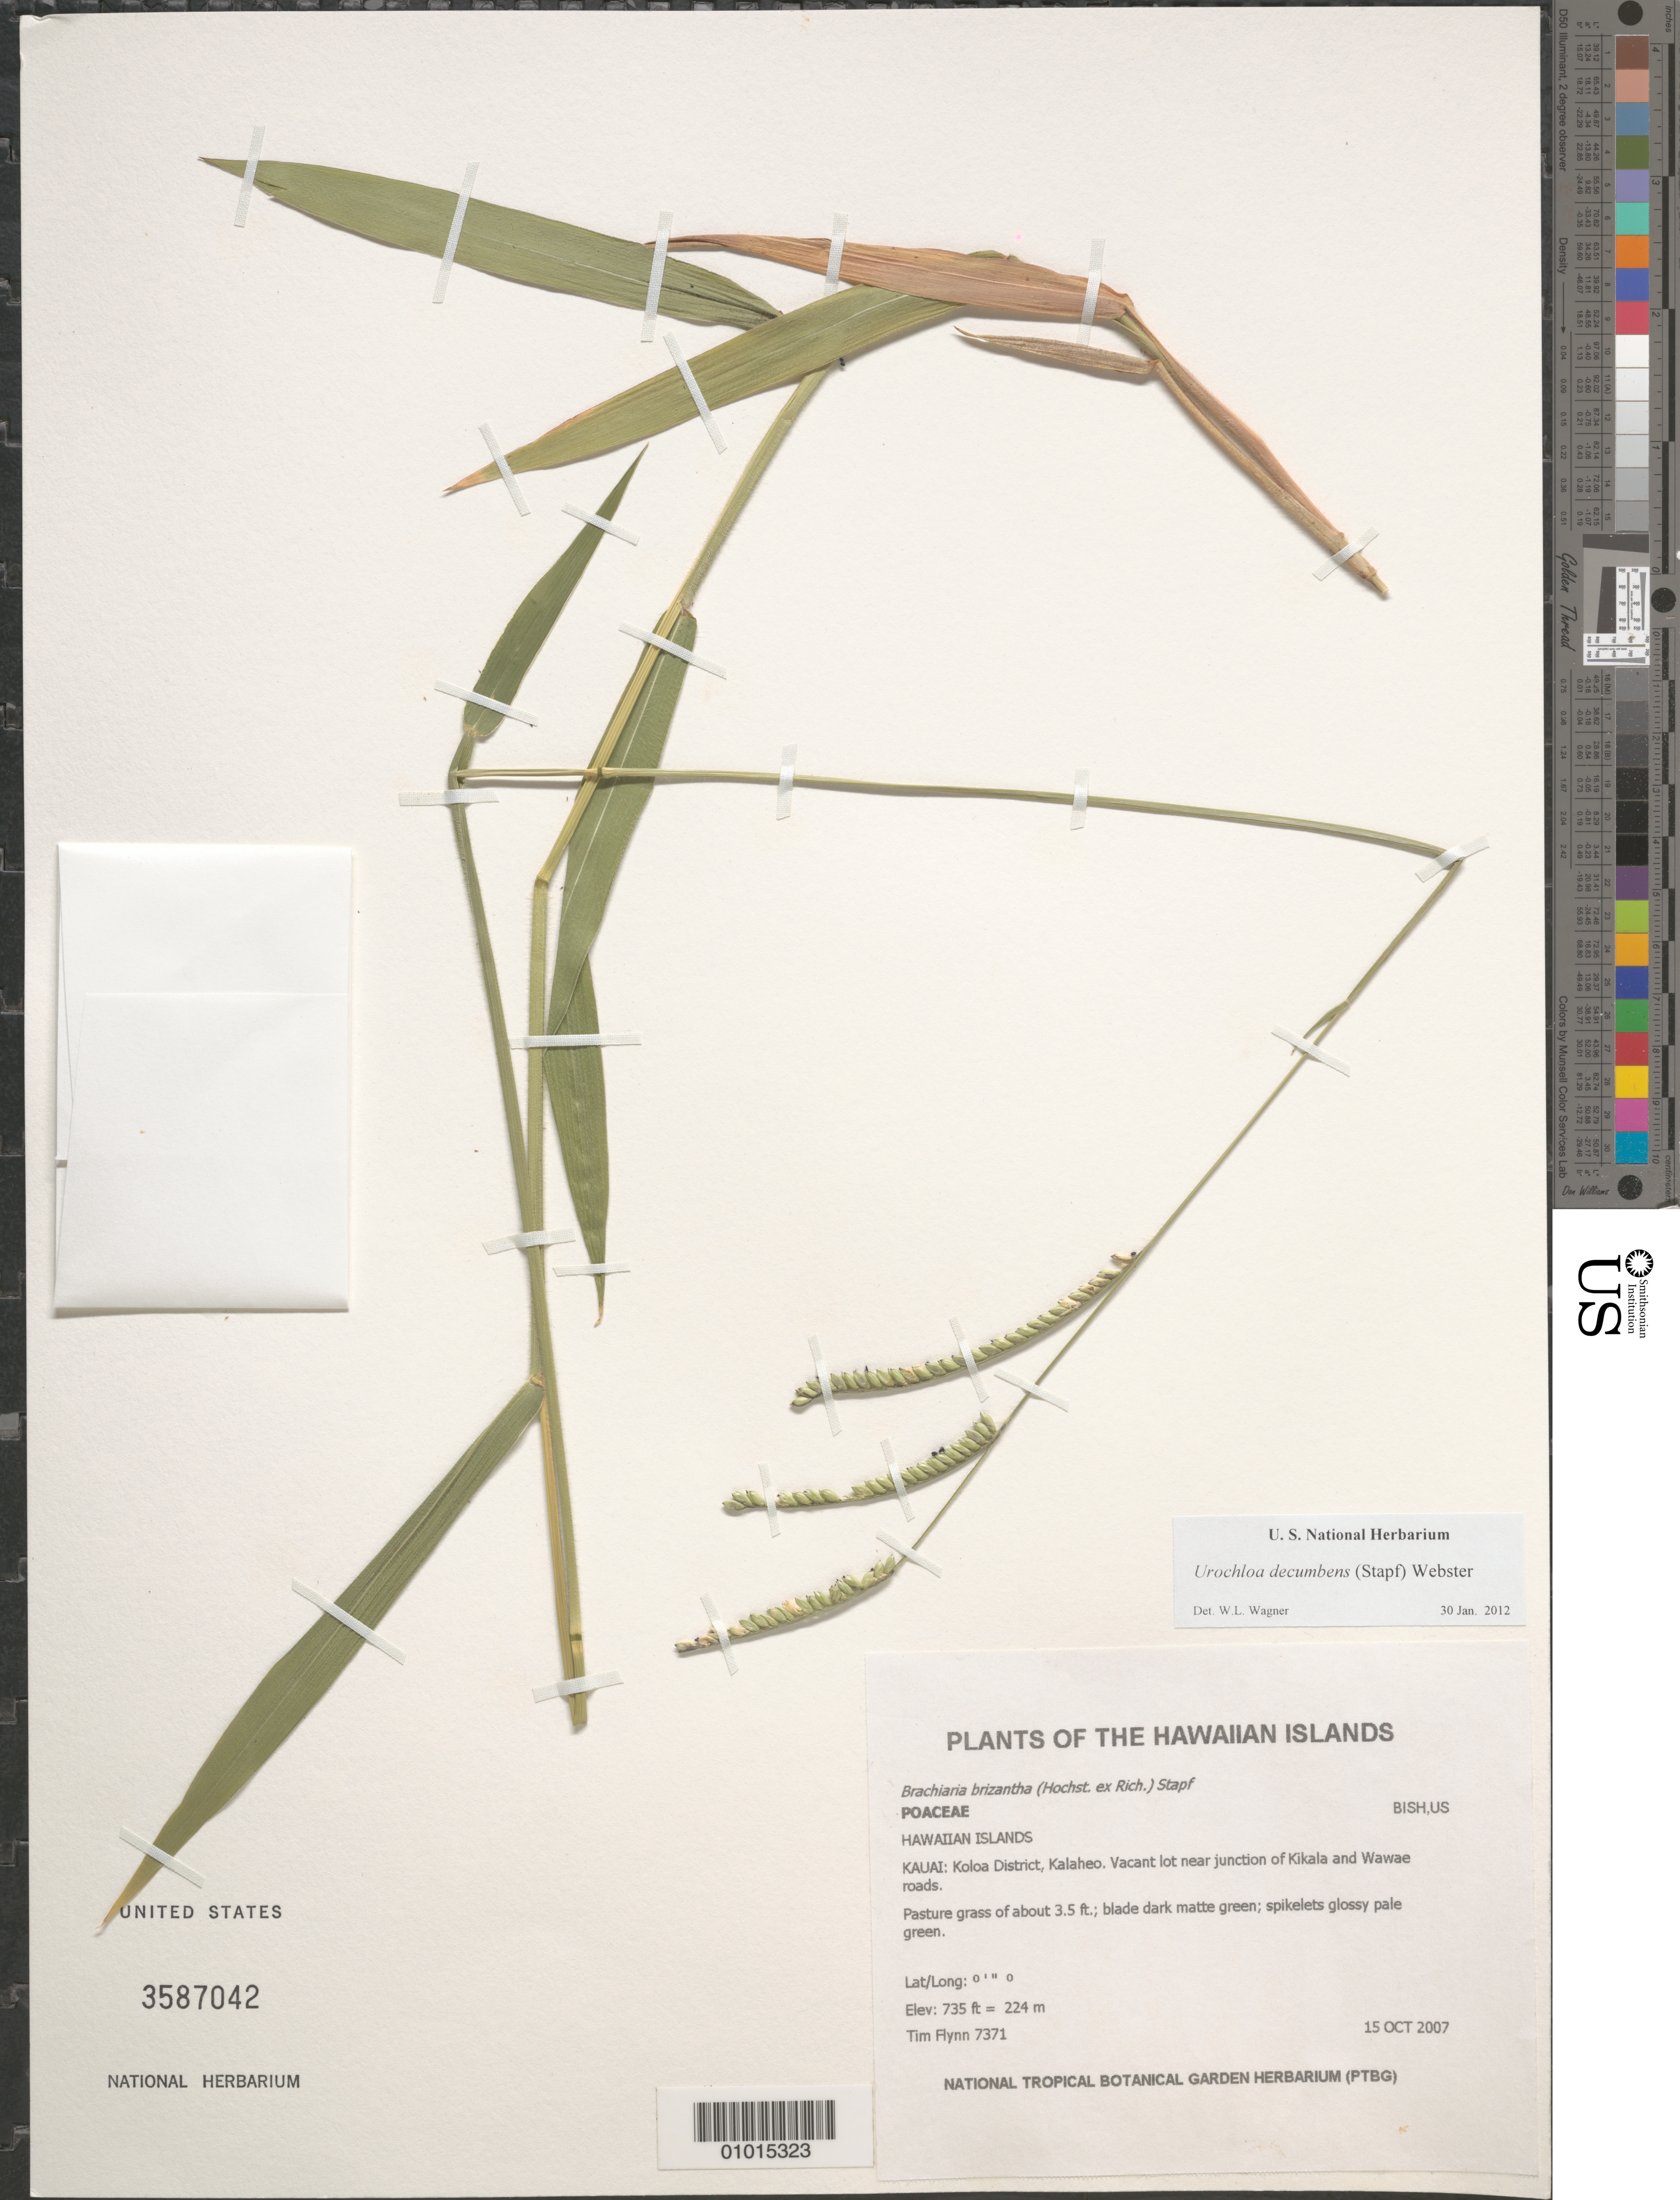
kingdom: Plantae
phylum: Tracheophyta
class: Liliopsida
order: Poales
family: Poaceae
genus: Urochloa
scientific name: Urochloa eminii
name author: (Mez) Davidse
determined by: Wagner, W. L., (BOT), Smithsonian Institution - National Museum of Natural History (UNITED STATES)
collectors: T. W. Flynn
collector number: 7371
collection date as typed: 15 Oct 2007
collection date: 2007-10-15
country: United States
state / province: Hawaii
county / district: Kauai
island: Kaua'i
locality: Kalaheo, junction of Kikala and Wawae roads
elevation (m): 224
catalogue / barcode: US 3587042